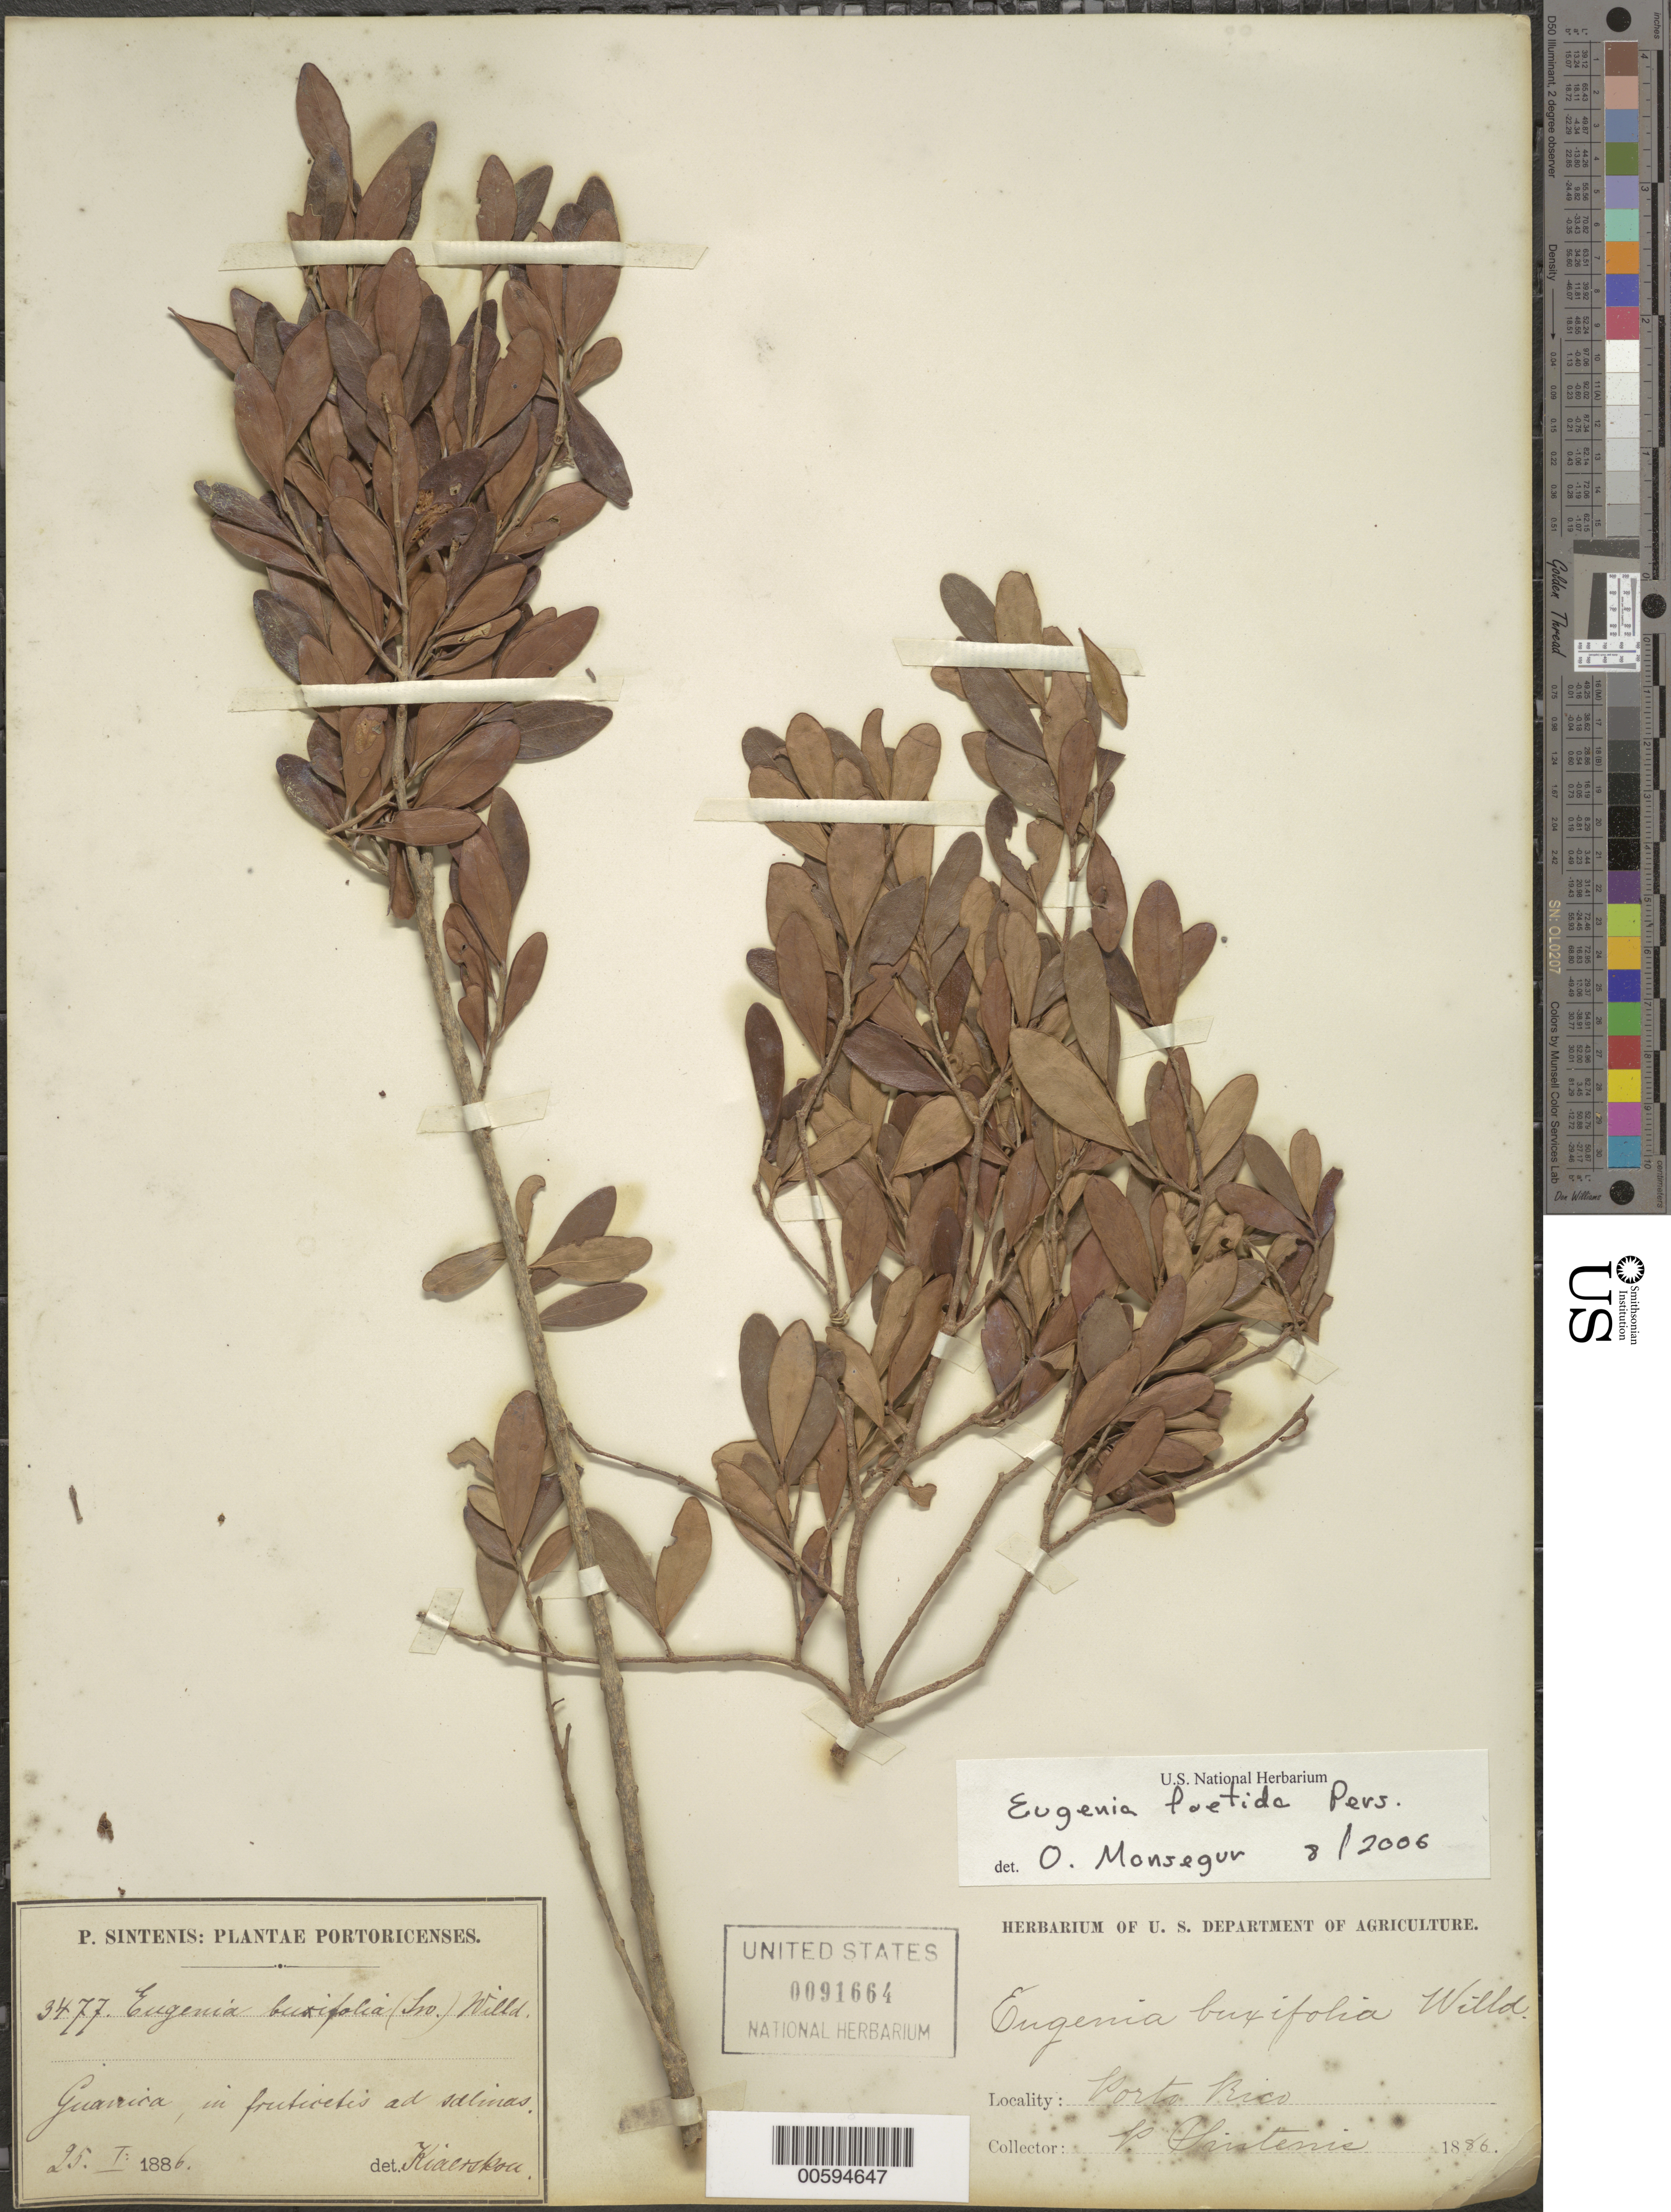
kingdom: Plantae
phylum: Tracheophyta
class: Magnoliopsida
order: Myrtales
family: Myrtaceae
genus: Eugenia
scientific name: Eugenia buxifolia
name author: (Sw.) Willd.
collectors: P. Sintenis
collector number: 3477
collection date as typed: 25 Jan 1886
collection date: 1886-01-25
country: Puerto Rico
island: Greater Antilles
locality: Guanica, in fruticetis ad salinas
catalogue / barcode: US 91664